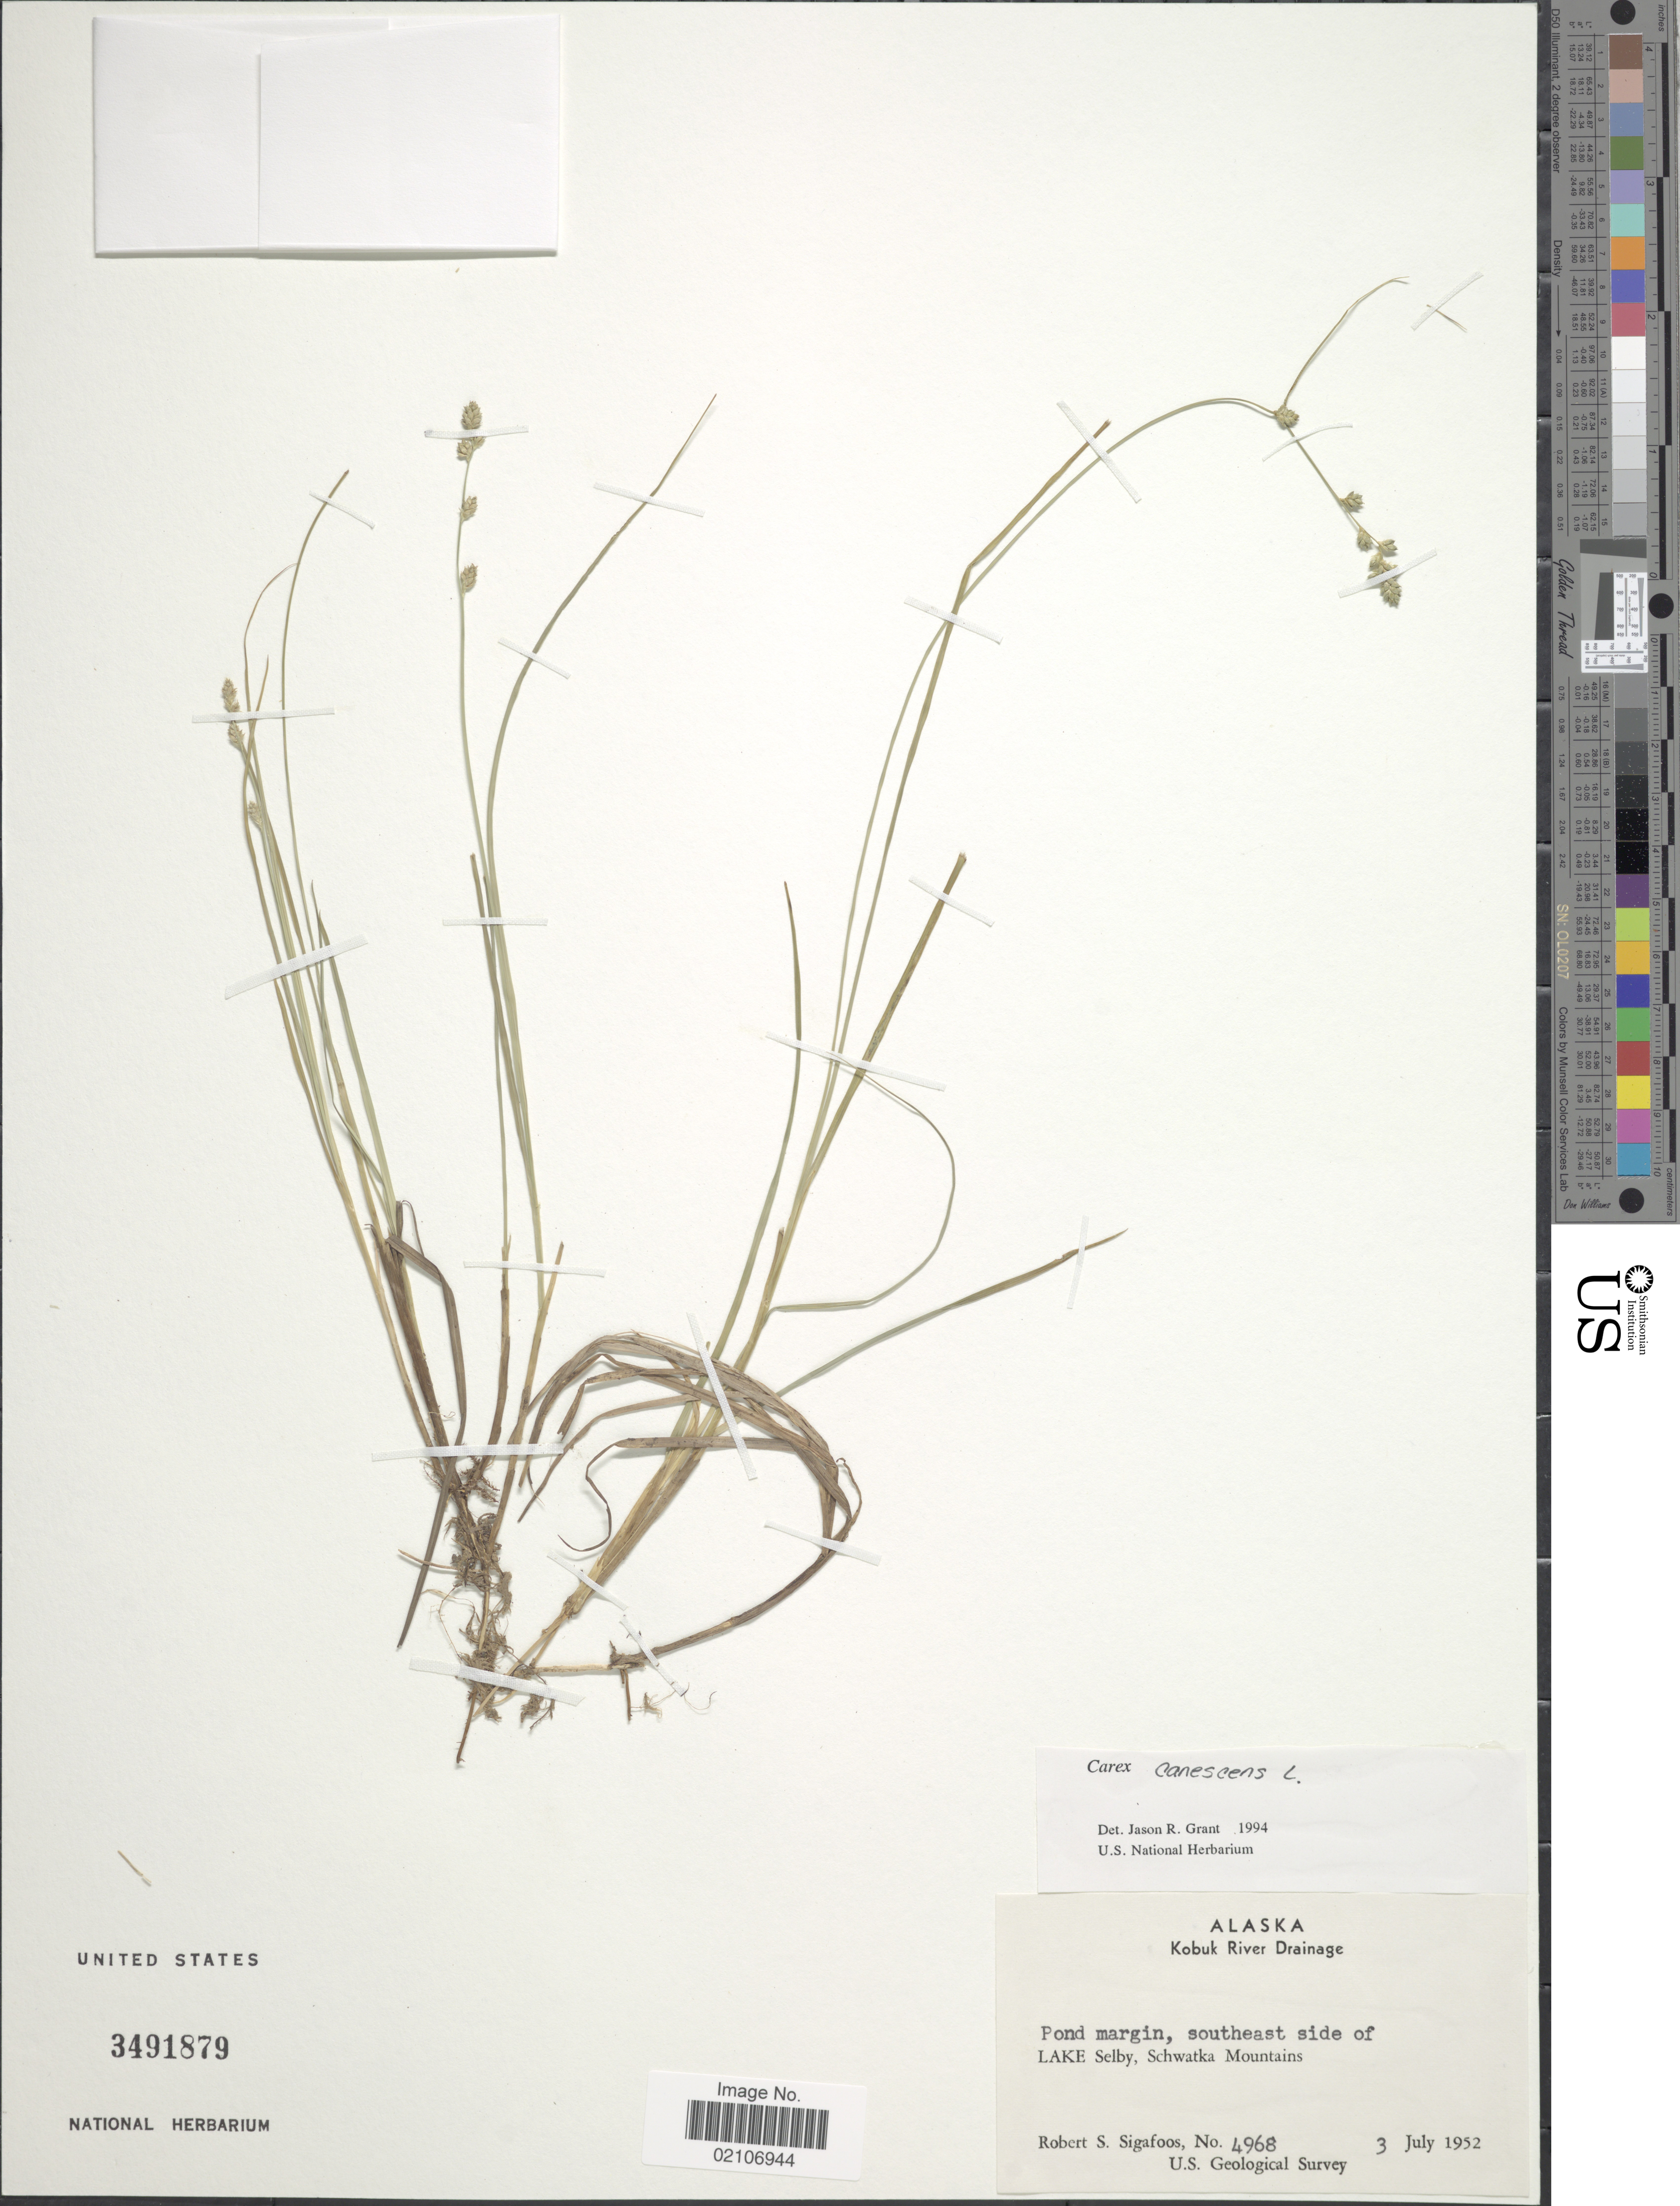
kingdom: Plantae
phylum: Tracheophyta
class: Liliopsida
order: Poales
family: Cyperaceae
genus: Carex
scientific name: Carex canescens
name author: L.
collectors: R. Sigafoos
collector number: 4968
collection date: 1952-07-03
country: United States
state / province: Alaska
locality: Alaska, Kobuk River Drainage, Pond margin, southeast of Lake Selby, Schwatka Mountains.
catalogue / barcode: US 3491879